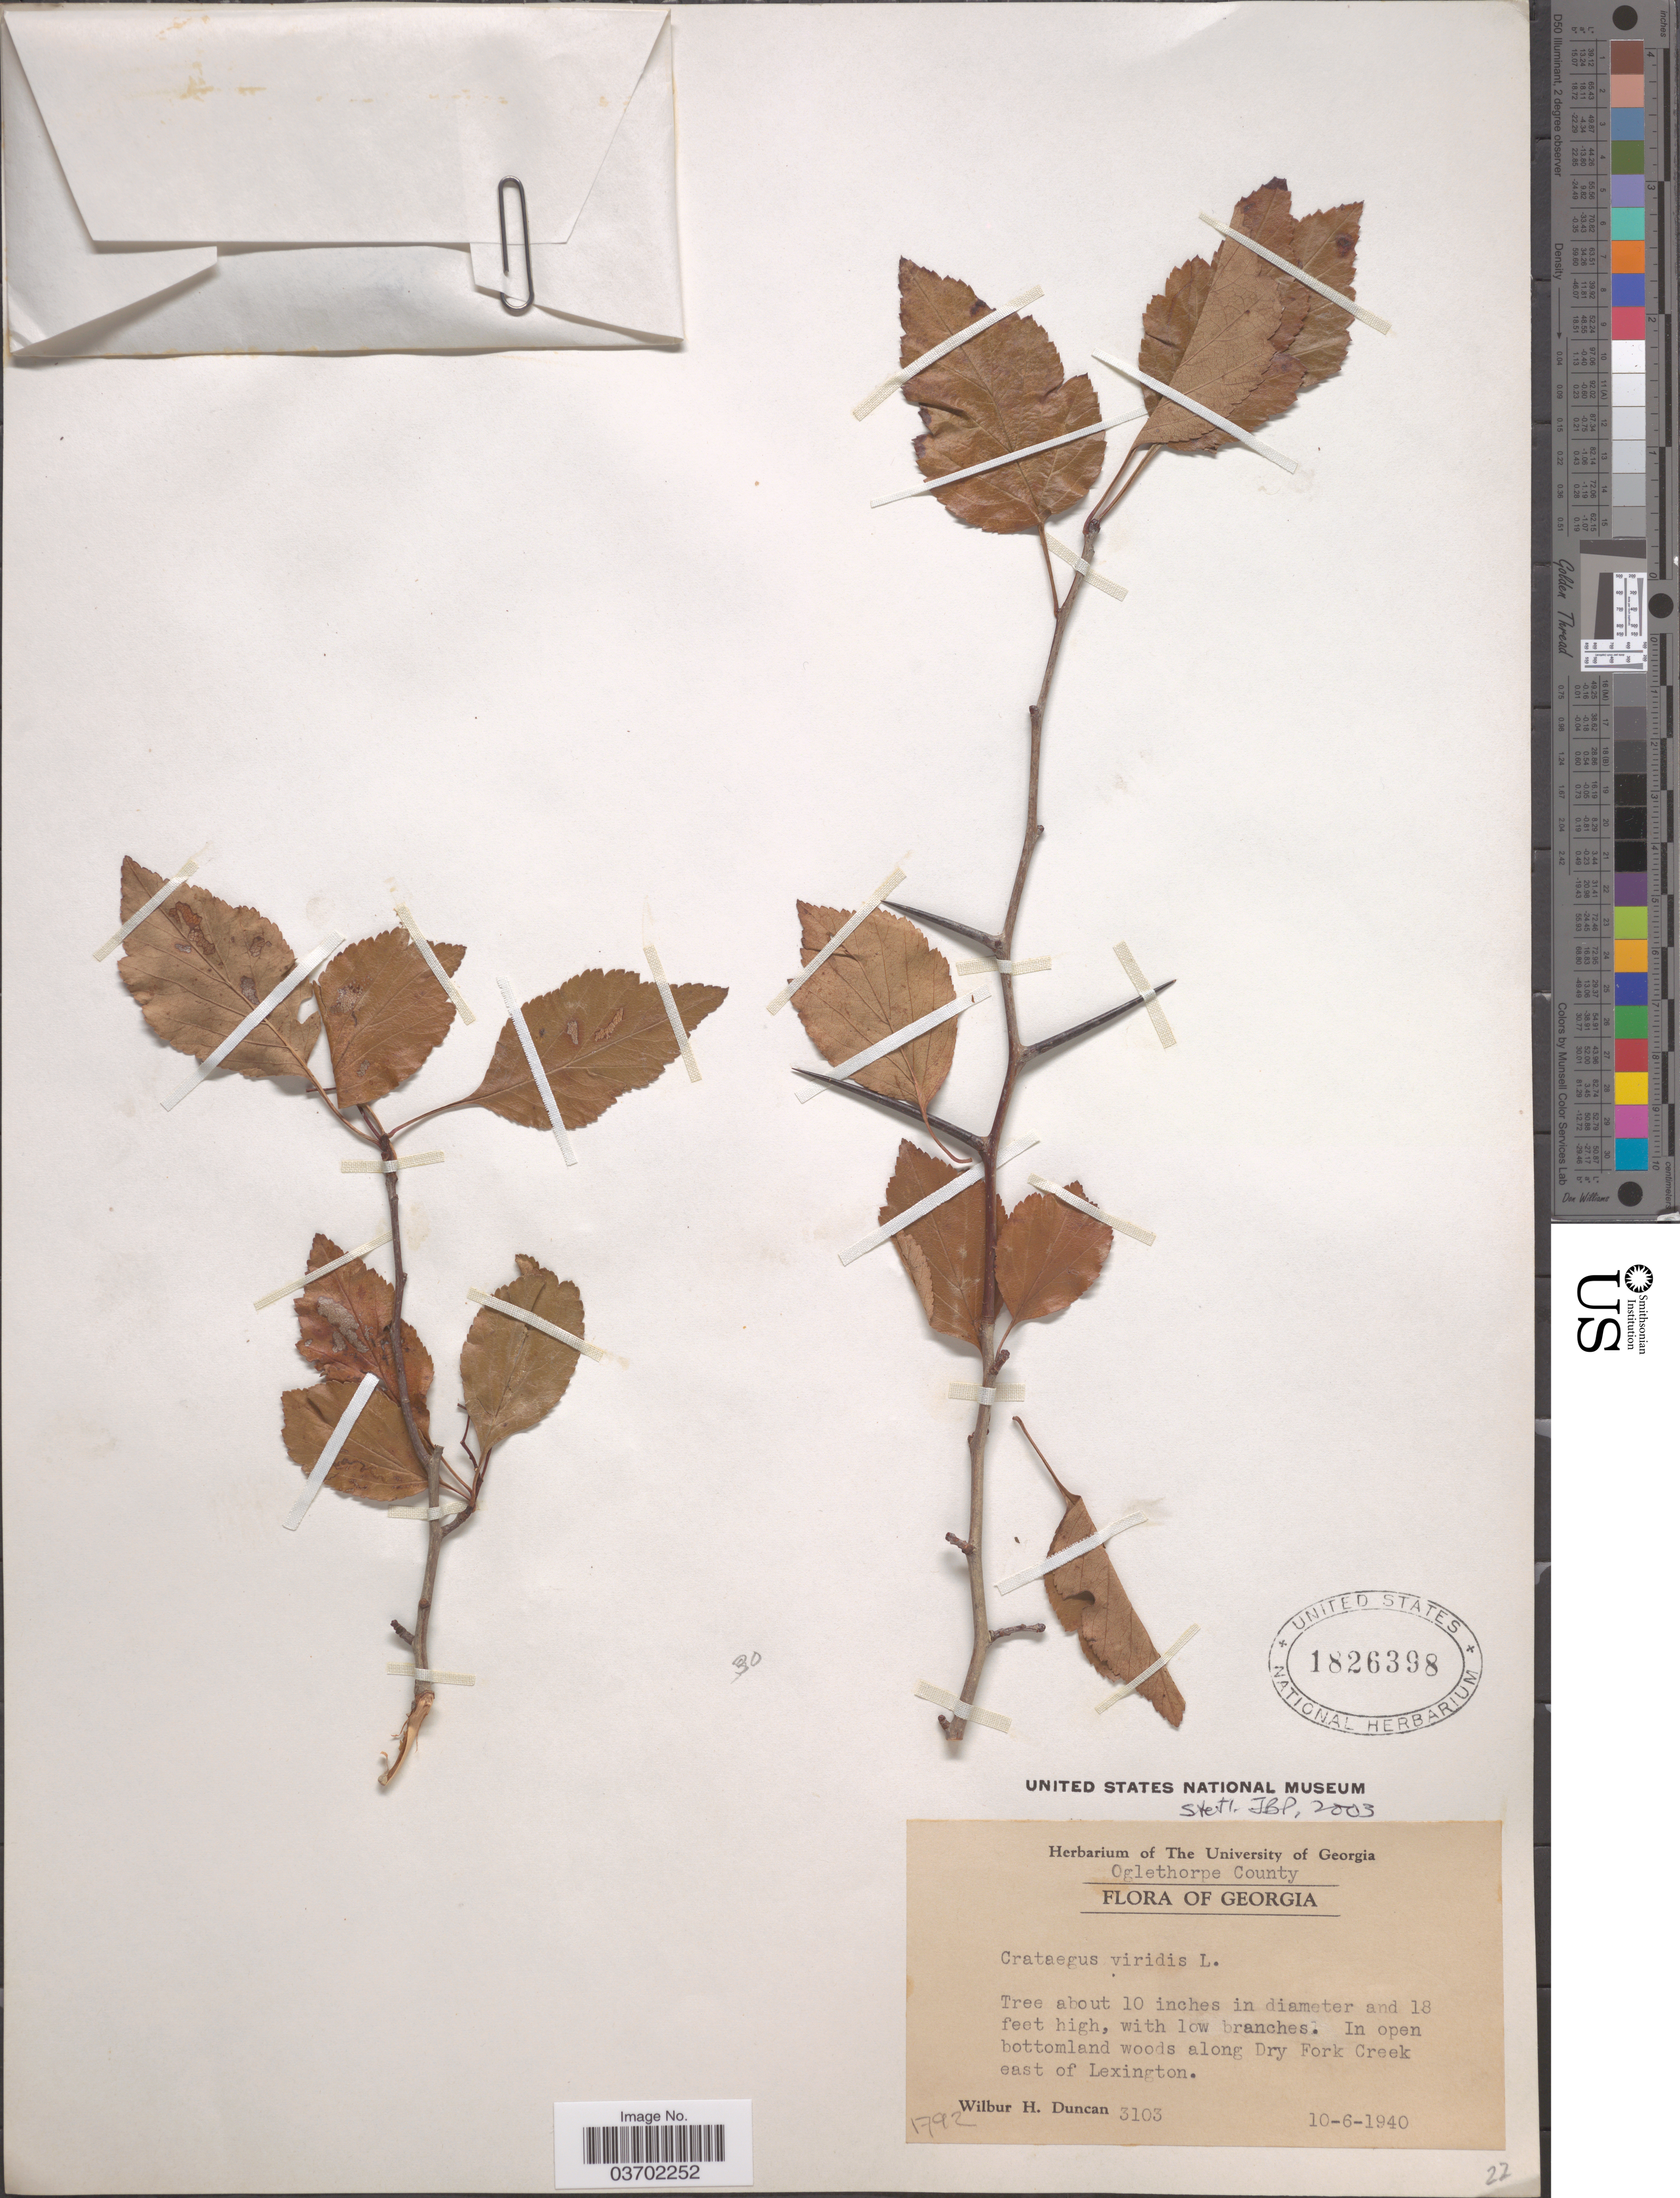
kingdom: Plantae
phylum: Tracheophyta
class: Magnoliopsida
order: Rosales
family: Rosaceae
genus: Crataegus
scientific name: Crataegus viridis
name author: L.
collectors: W. H. Duncan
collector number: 3103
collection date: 1940-10-06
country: United States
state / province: Georgia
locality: Oglethorpe County. In open bottomland woods along Dry Fork Creek east of Lexington.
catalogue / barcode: US 1826398